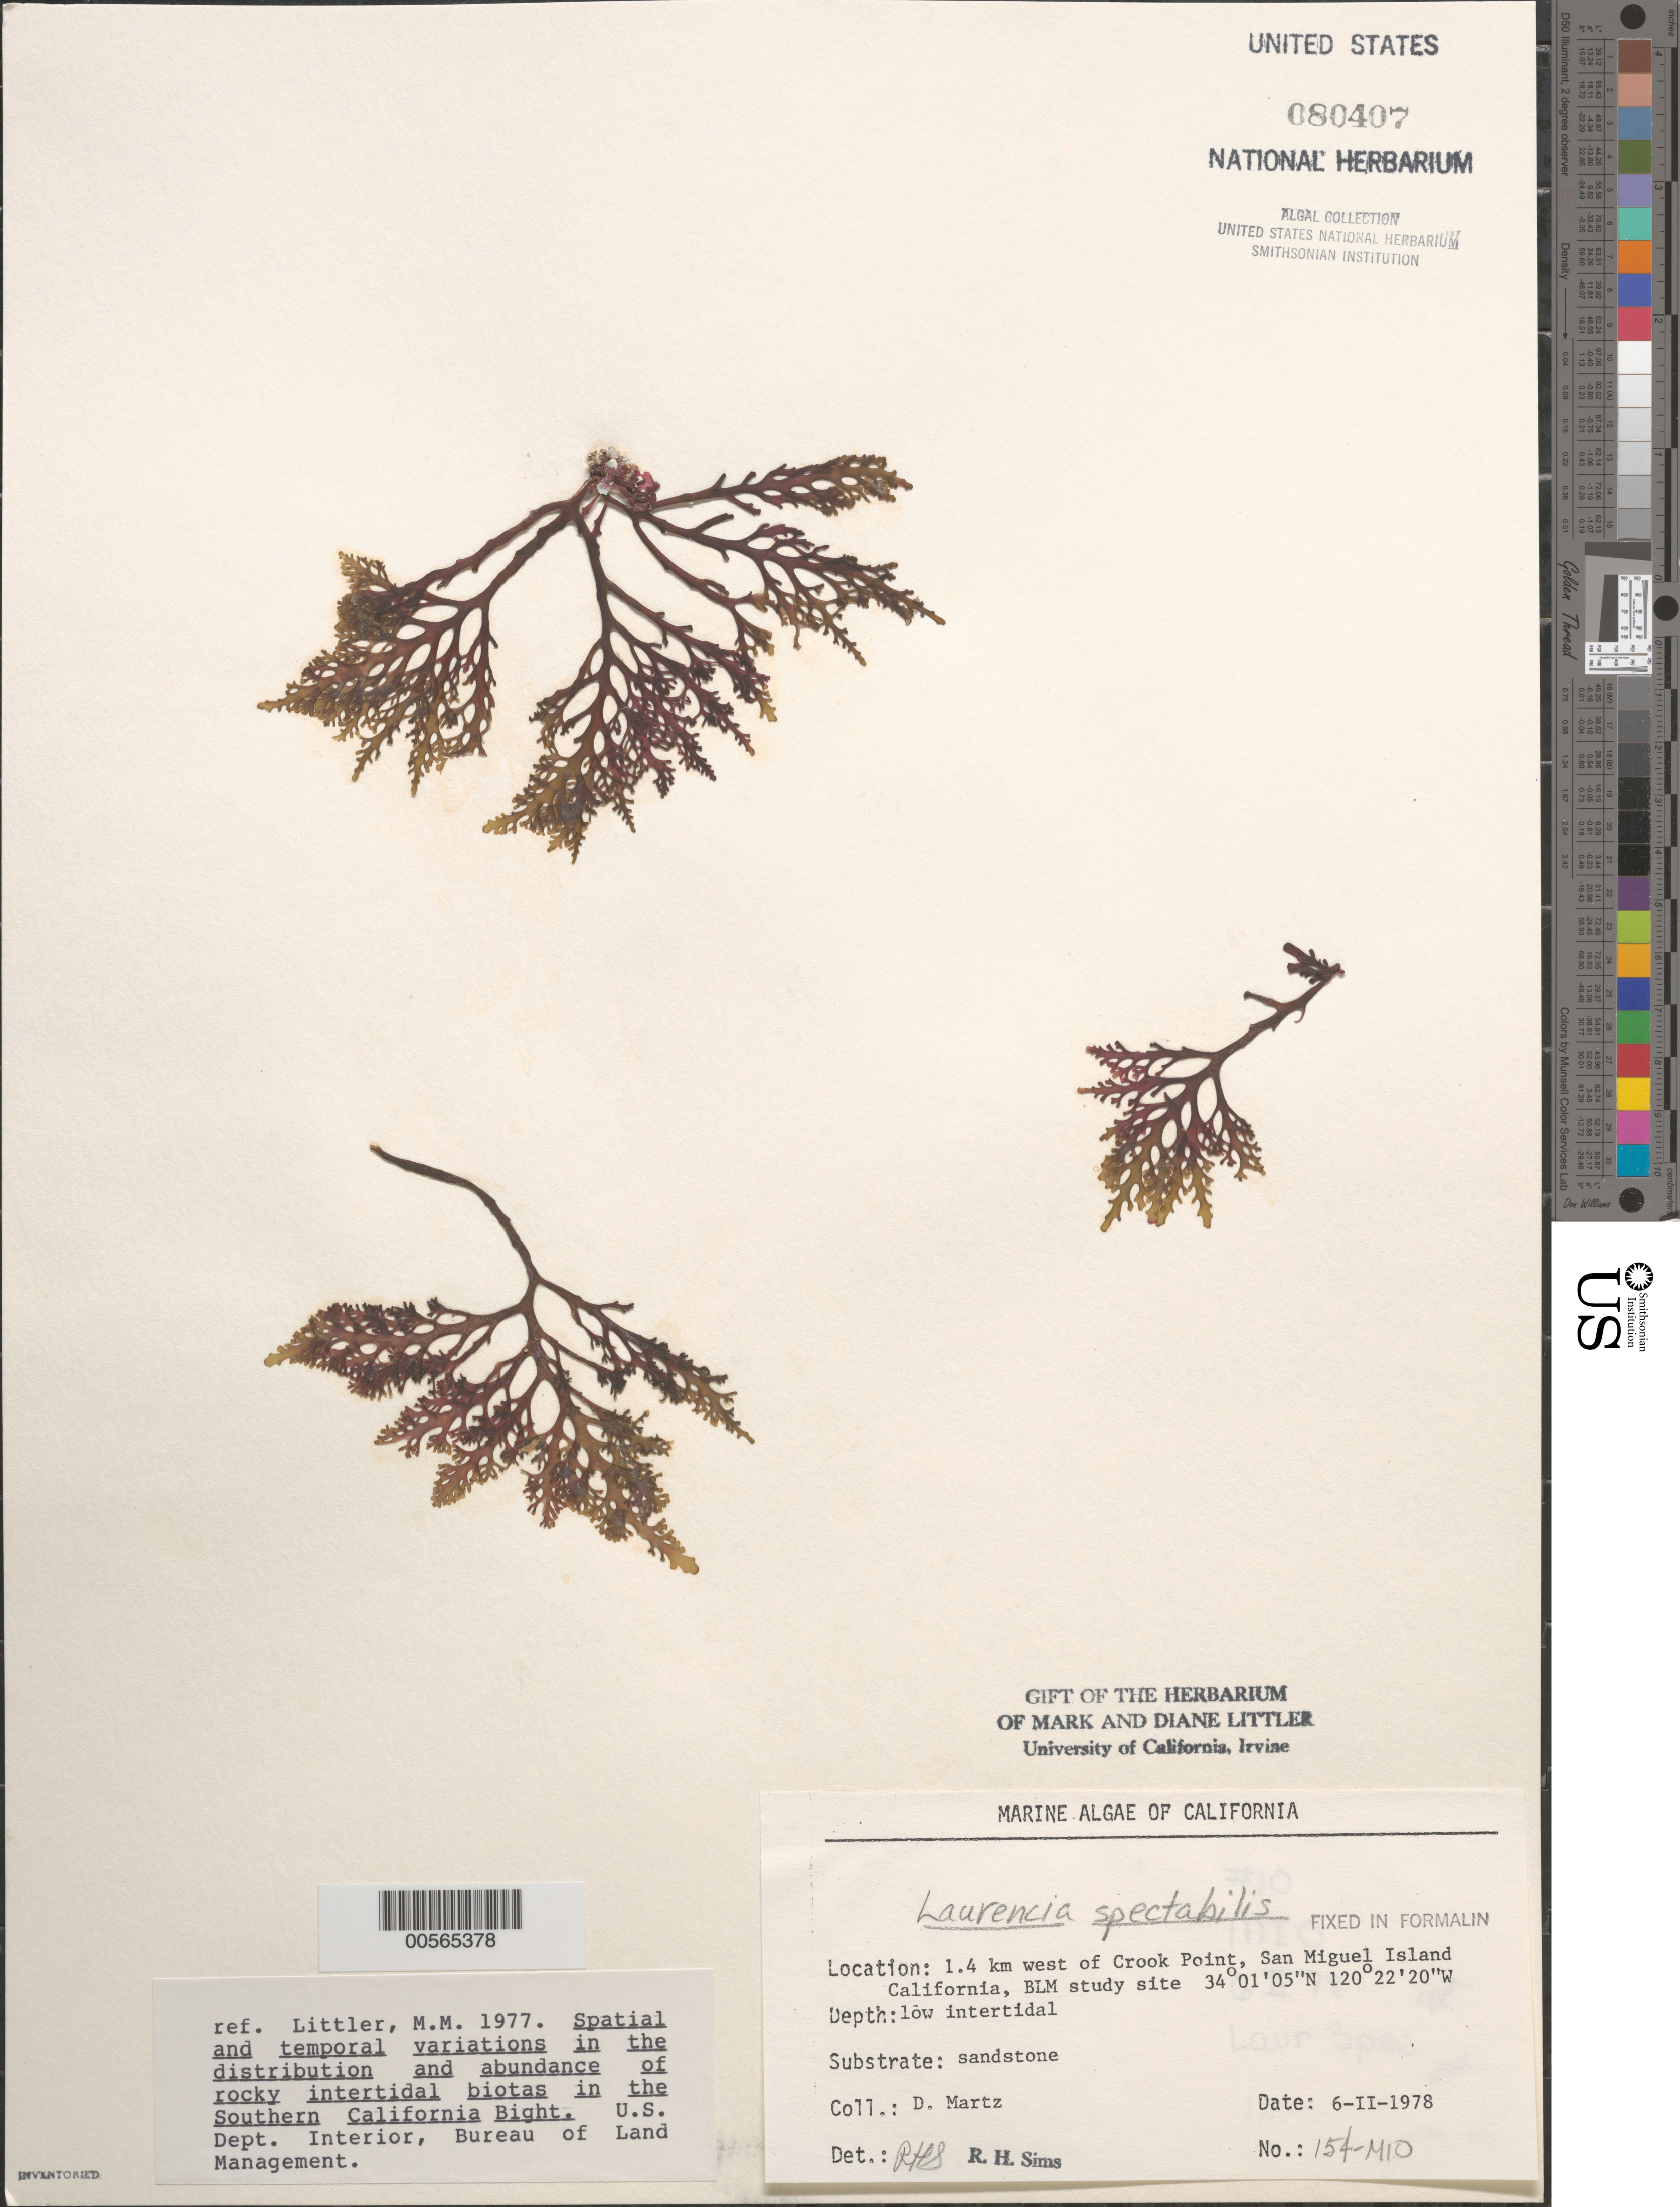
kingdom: Plantae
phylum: Rhodophyta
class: Florideophyceae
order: Ceramiales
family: Rhodomelaceae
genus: Osmundea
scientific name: Osmundea spectabilis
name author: (Postels & Rupr.) K.W. Nam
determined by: Algae name updating Project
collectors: D. Martz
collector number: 154-mio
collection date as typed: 06 Feb 1978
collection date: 1978-02-06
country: United States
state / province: California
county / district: Santa Barbara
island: San Miguel Island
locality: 1.4 km north of Crook Point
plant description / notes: BLM-SOCALBIGHT Rocky Intertidal Survey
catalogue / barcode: US 80407